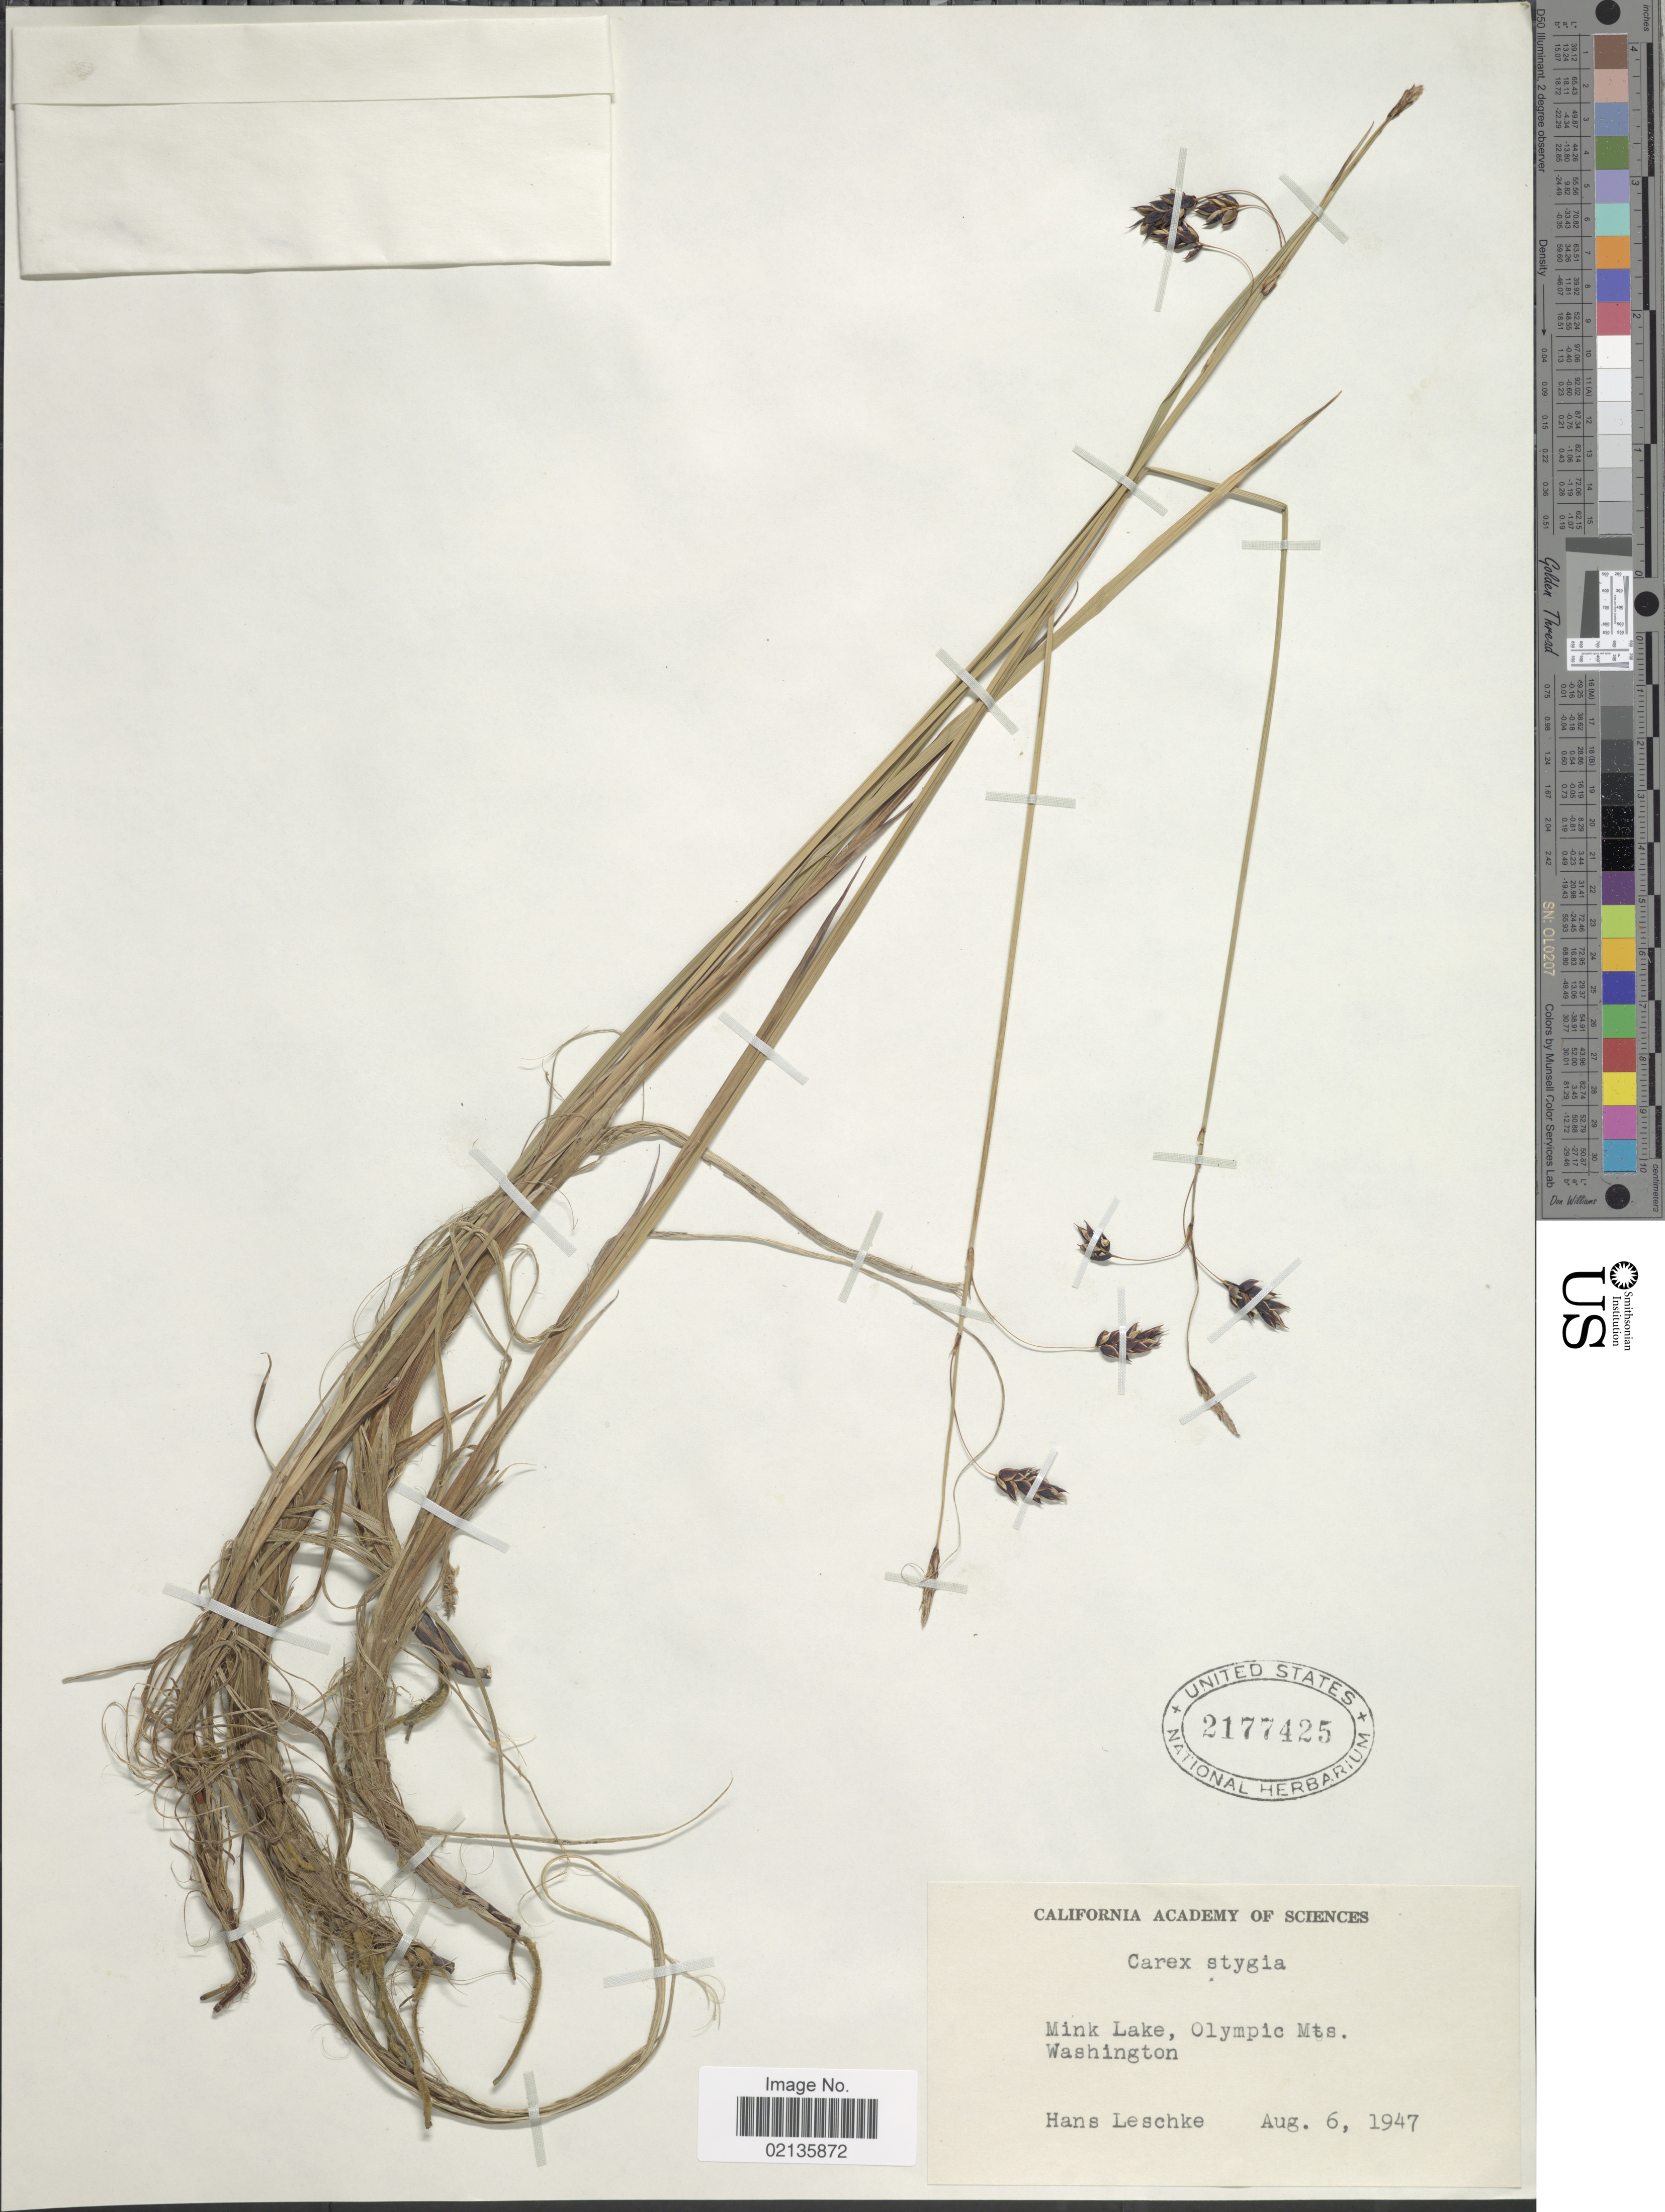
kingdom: Plantae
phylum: Tracheophyta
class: Liliopsida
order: Poales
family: Cyperaceae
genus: Carex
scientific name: Carex x stygia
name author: Fr.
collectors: H. Leschke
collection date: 1947-08-06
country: United States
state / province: Washington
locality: Mink Lake, Olympic Mts.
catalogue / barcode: US 2177425